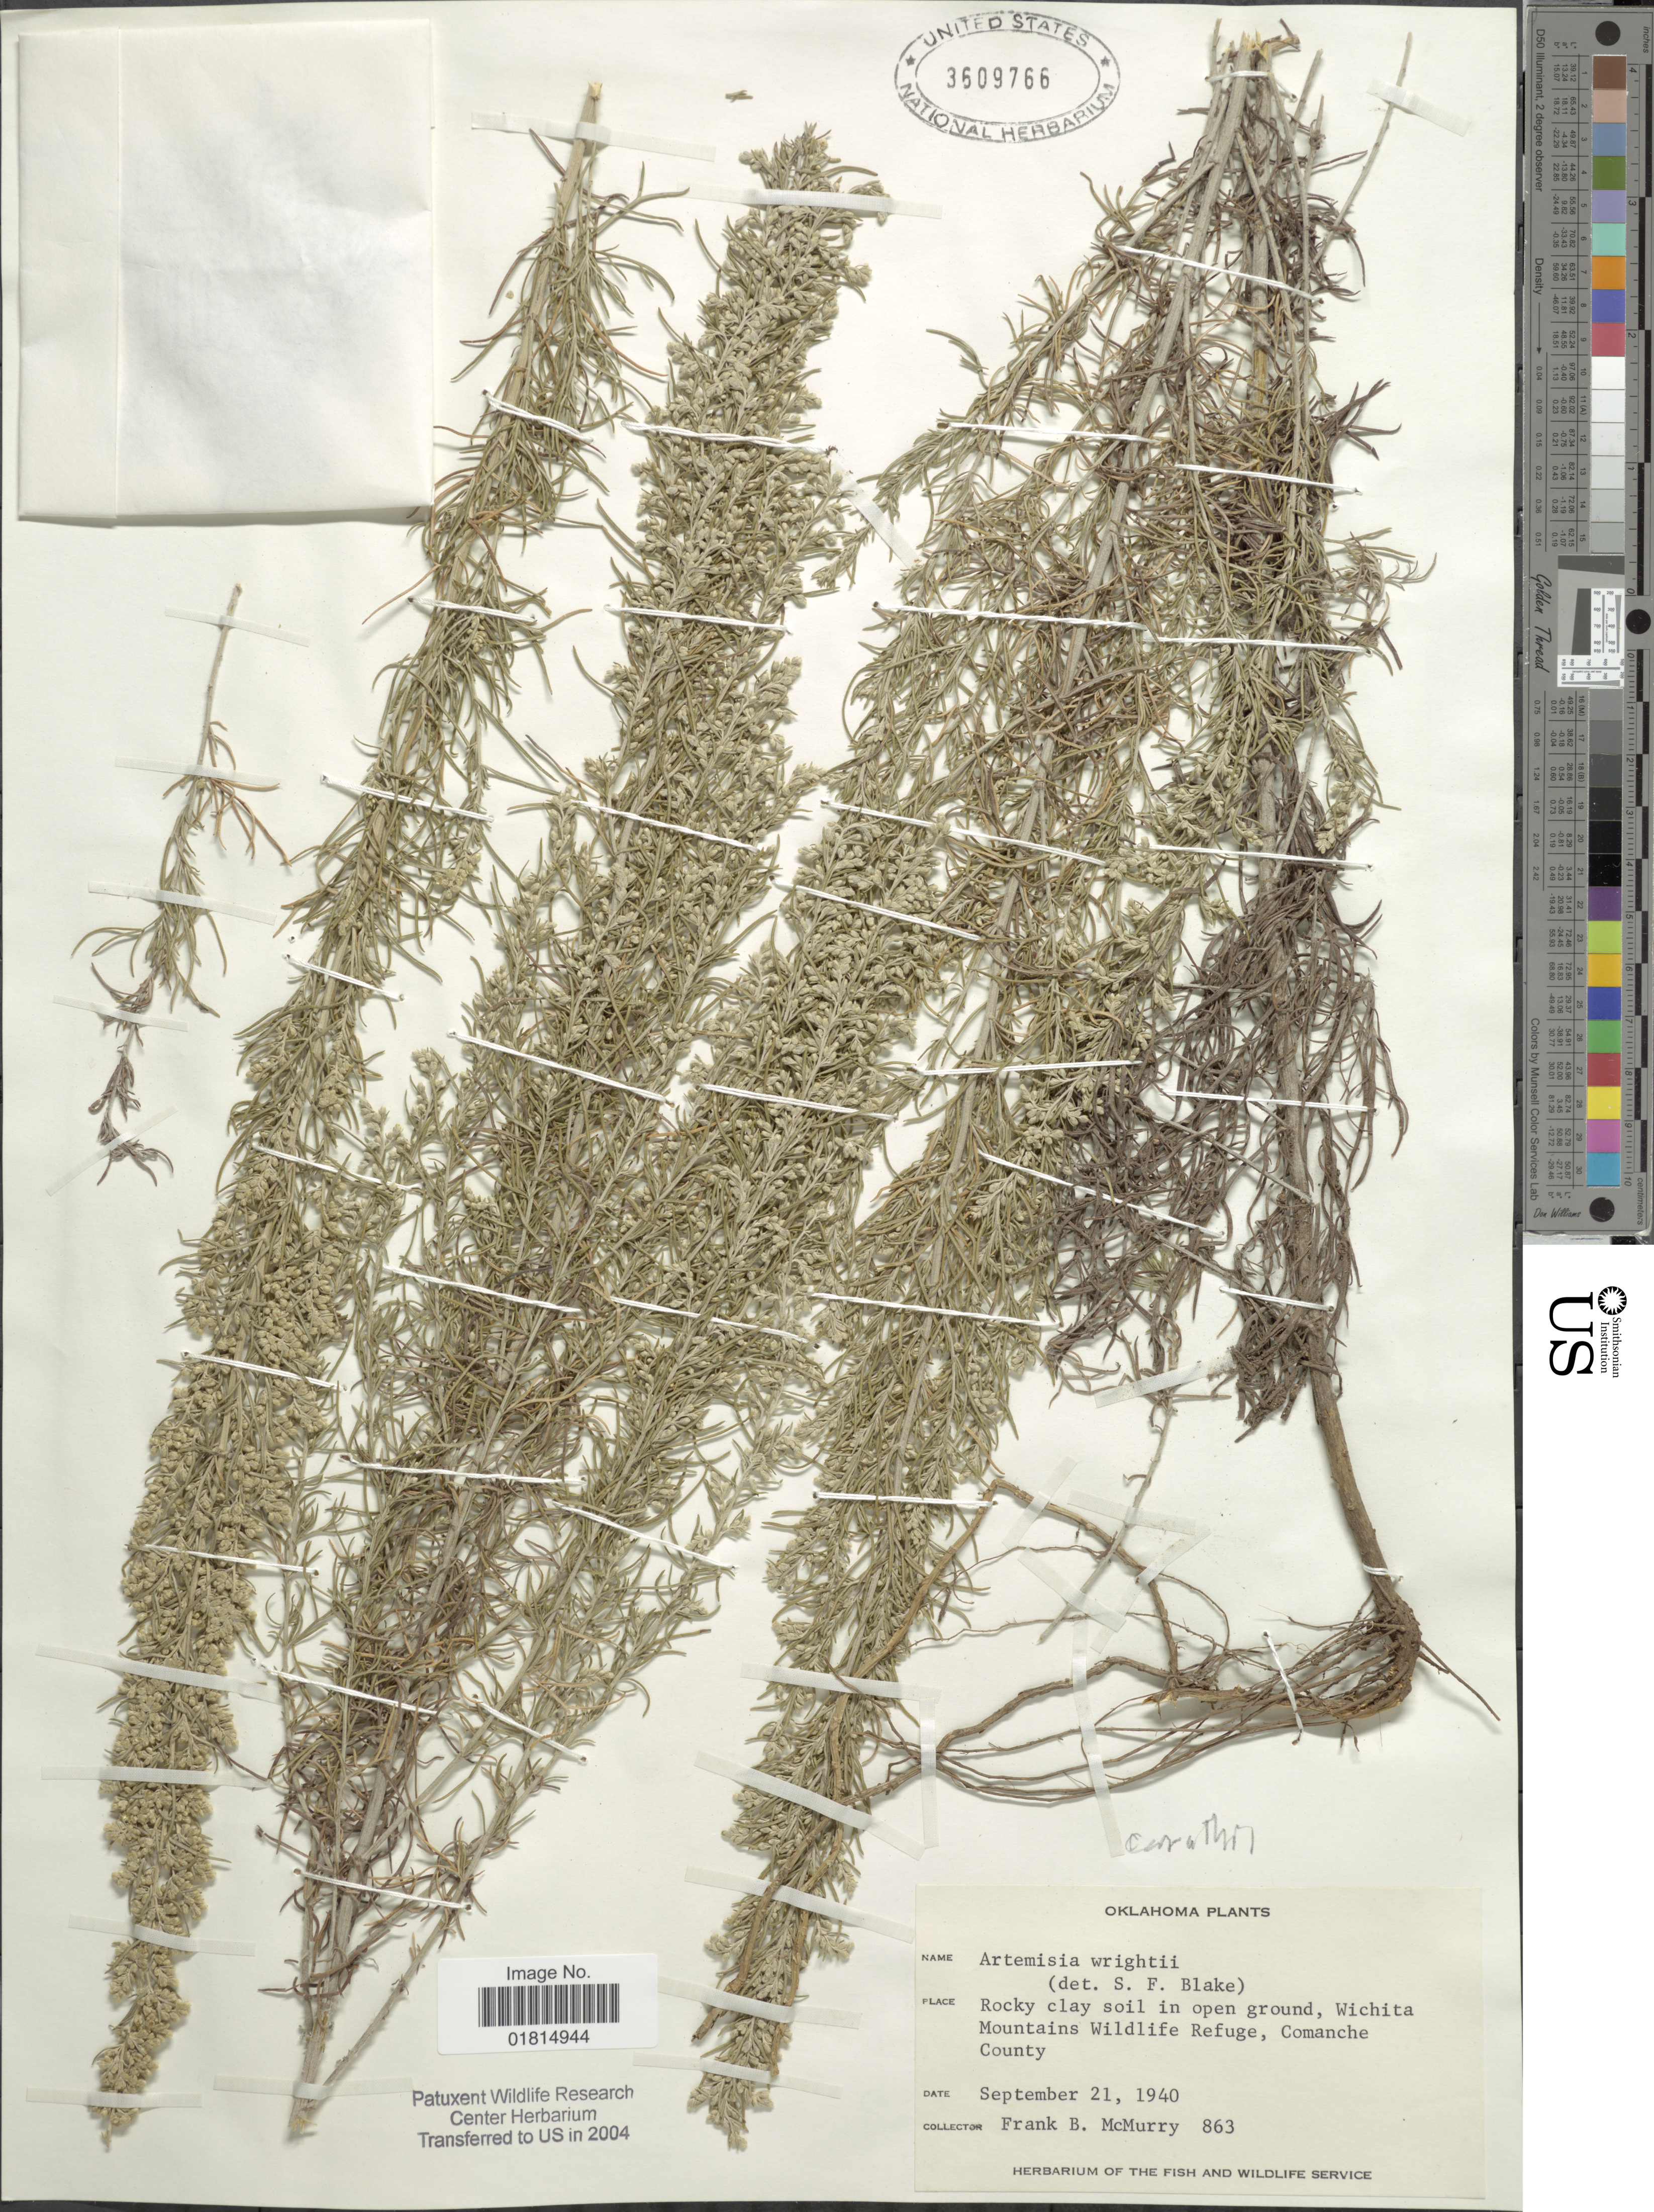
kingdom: Plantae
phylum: Tracheophyta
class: Magnoliopsida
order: Asterales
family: Asteraceae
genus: Artemisia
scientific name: Artemisia carruthii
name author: Alph. Wood ex Carruth.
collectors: F. B. McMurry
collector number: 863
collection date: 1940-09-21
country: United States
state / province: Oklahoma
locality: Rocky clay soil in open ground, Wichita Mountains Wildlife Refuge, Comanche County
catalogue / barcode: US 3609766